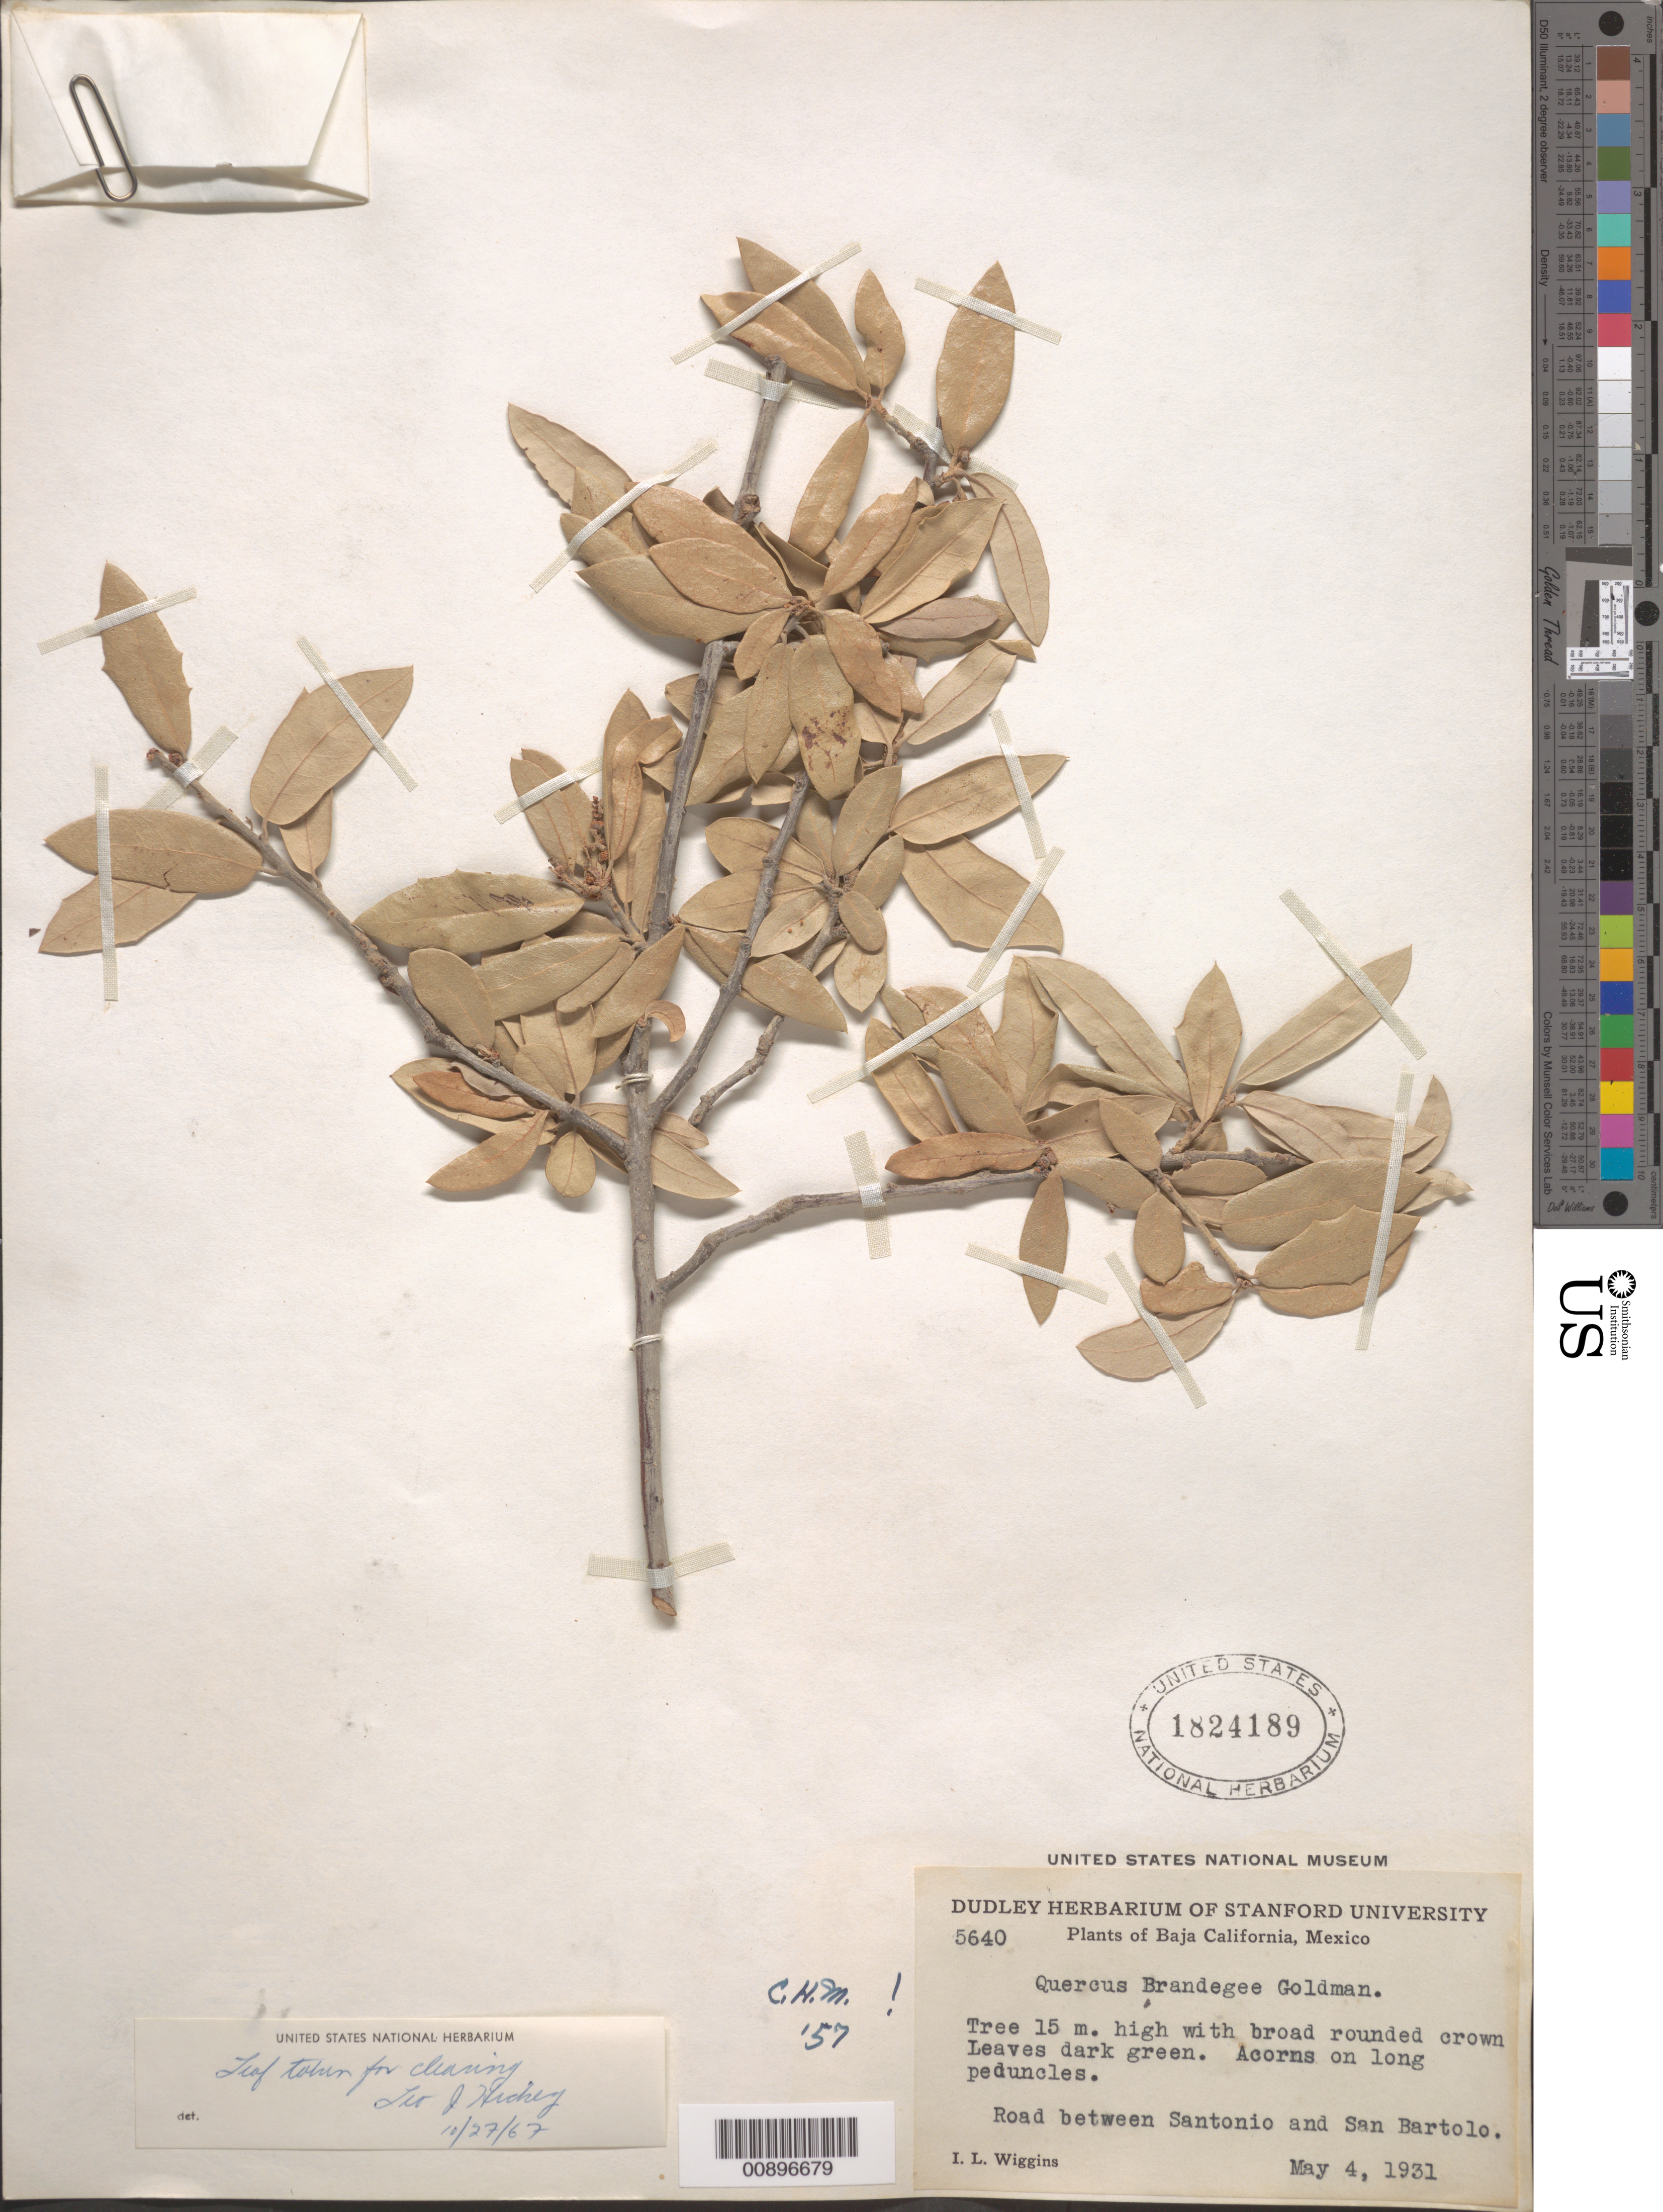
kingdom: Plantae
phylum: Tracheophyta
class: Magnoliopsida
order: Fagales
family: Fagaceae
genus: Quercus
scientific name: Quercus brandegeei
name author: Goldman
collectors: I. L. Wiggins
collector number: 5640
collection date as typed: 04 May 1931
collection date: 1931-05-04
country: Mexico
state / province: Baja California Sur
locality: Road between Santonio and San Bartolo.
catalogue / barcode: US 1824189